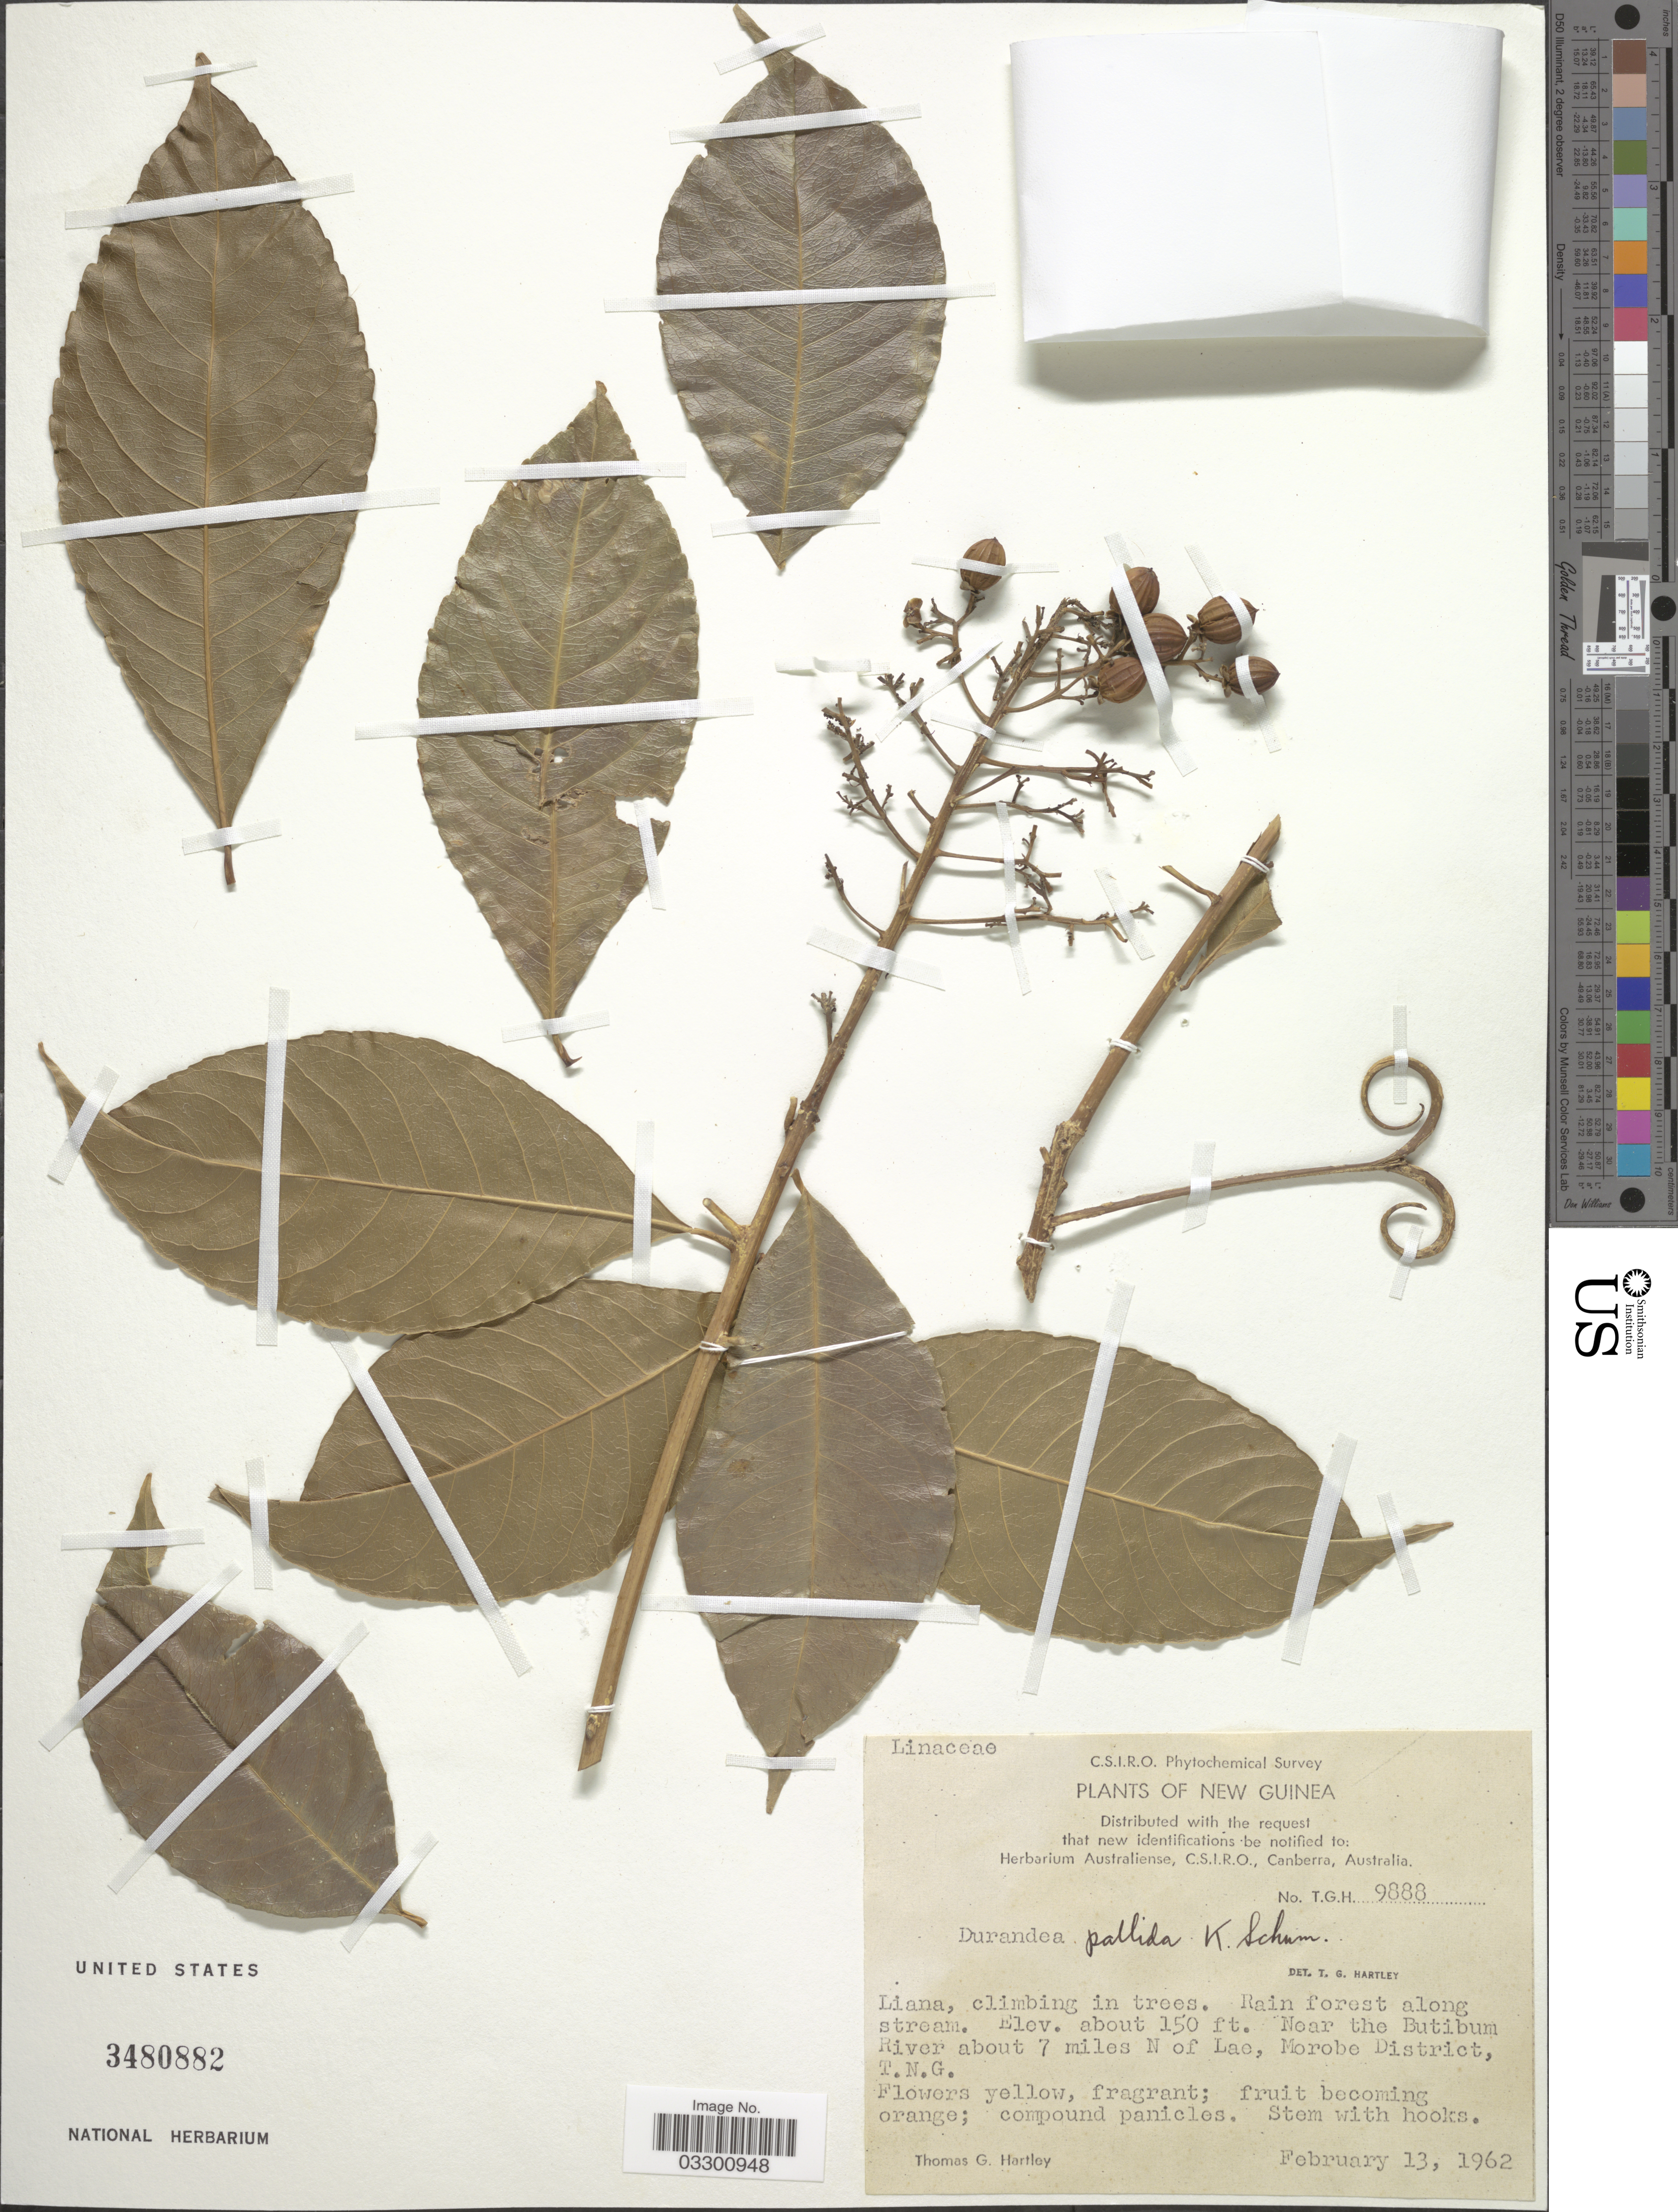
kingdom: Plantae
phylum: Tracheophyta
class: Magnoliopsida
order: Malpighiales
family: Linaceae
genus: Durandea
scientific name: Durandea pallida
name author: K. Schum.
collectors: T. G. Hartley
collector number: TGH 9888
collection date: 1962-02-13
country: Papua New Guinea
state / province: Morobe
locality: New Guinea. Near the Butibum River about 7 miles N of Lae, Morobe District, T.N.G.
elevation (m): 46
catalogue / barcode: US 3480882